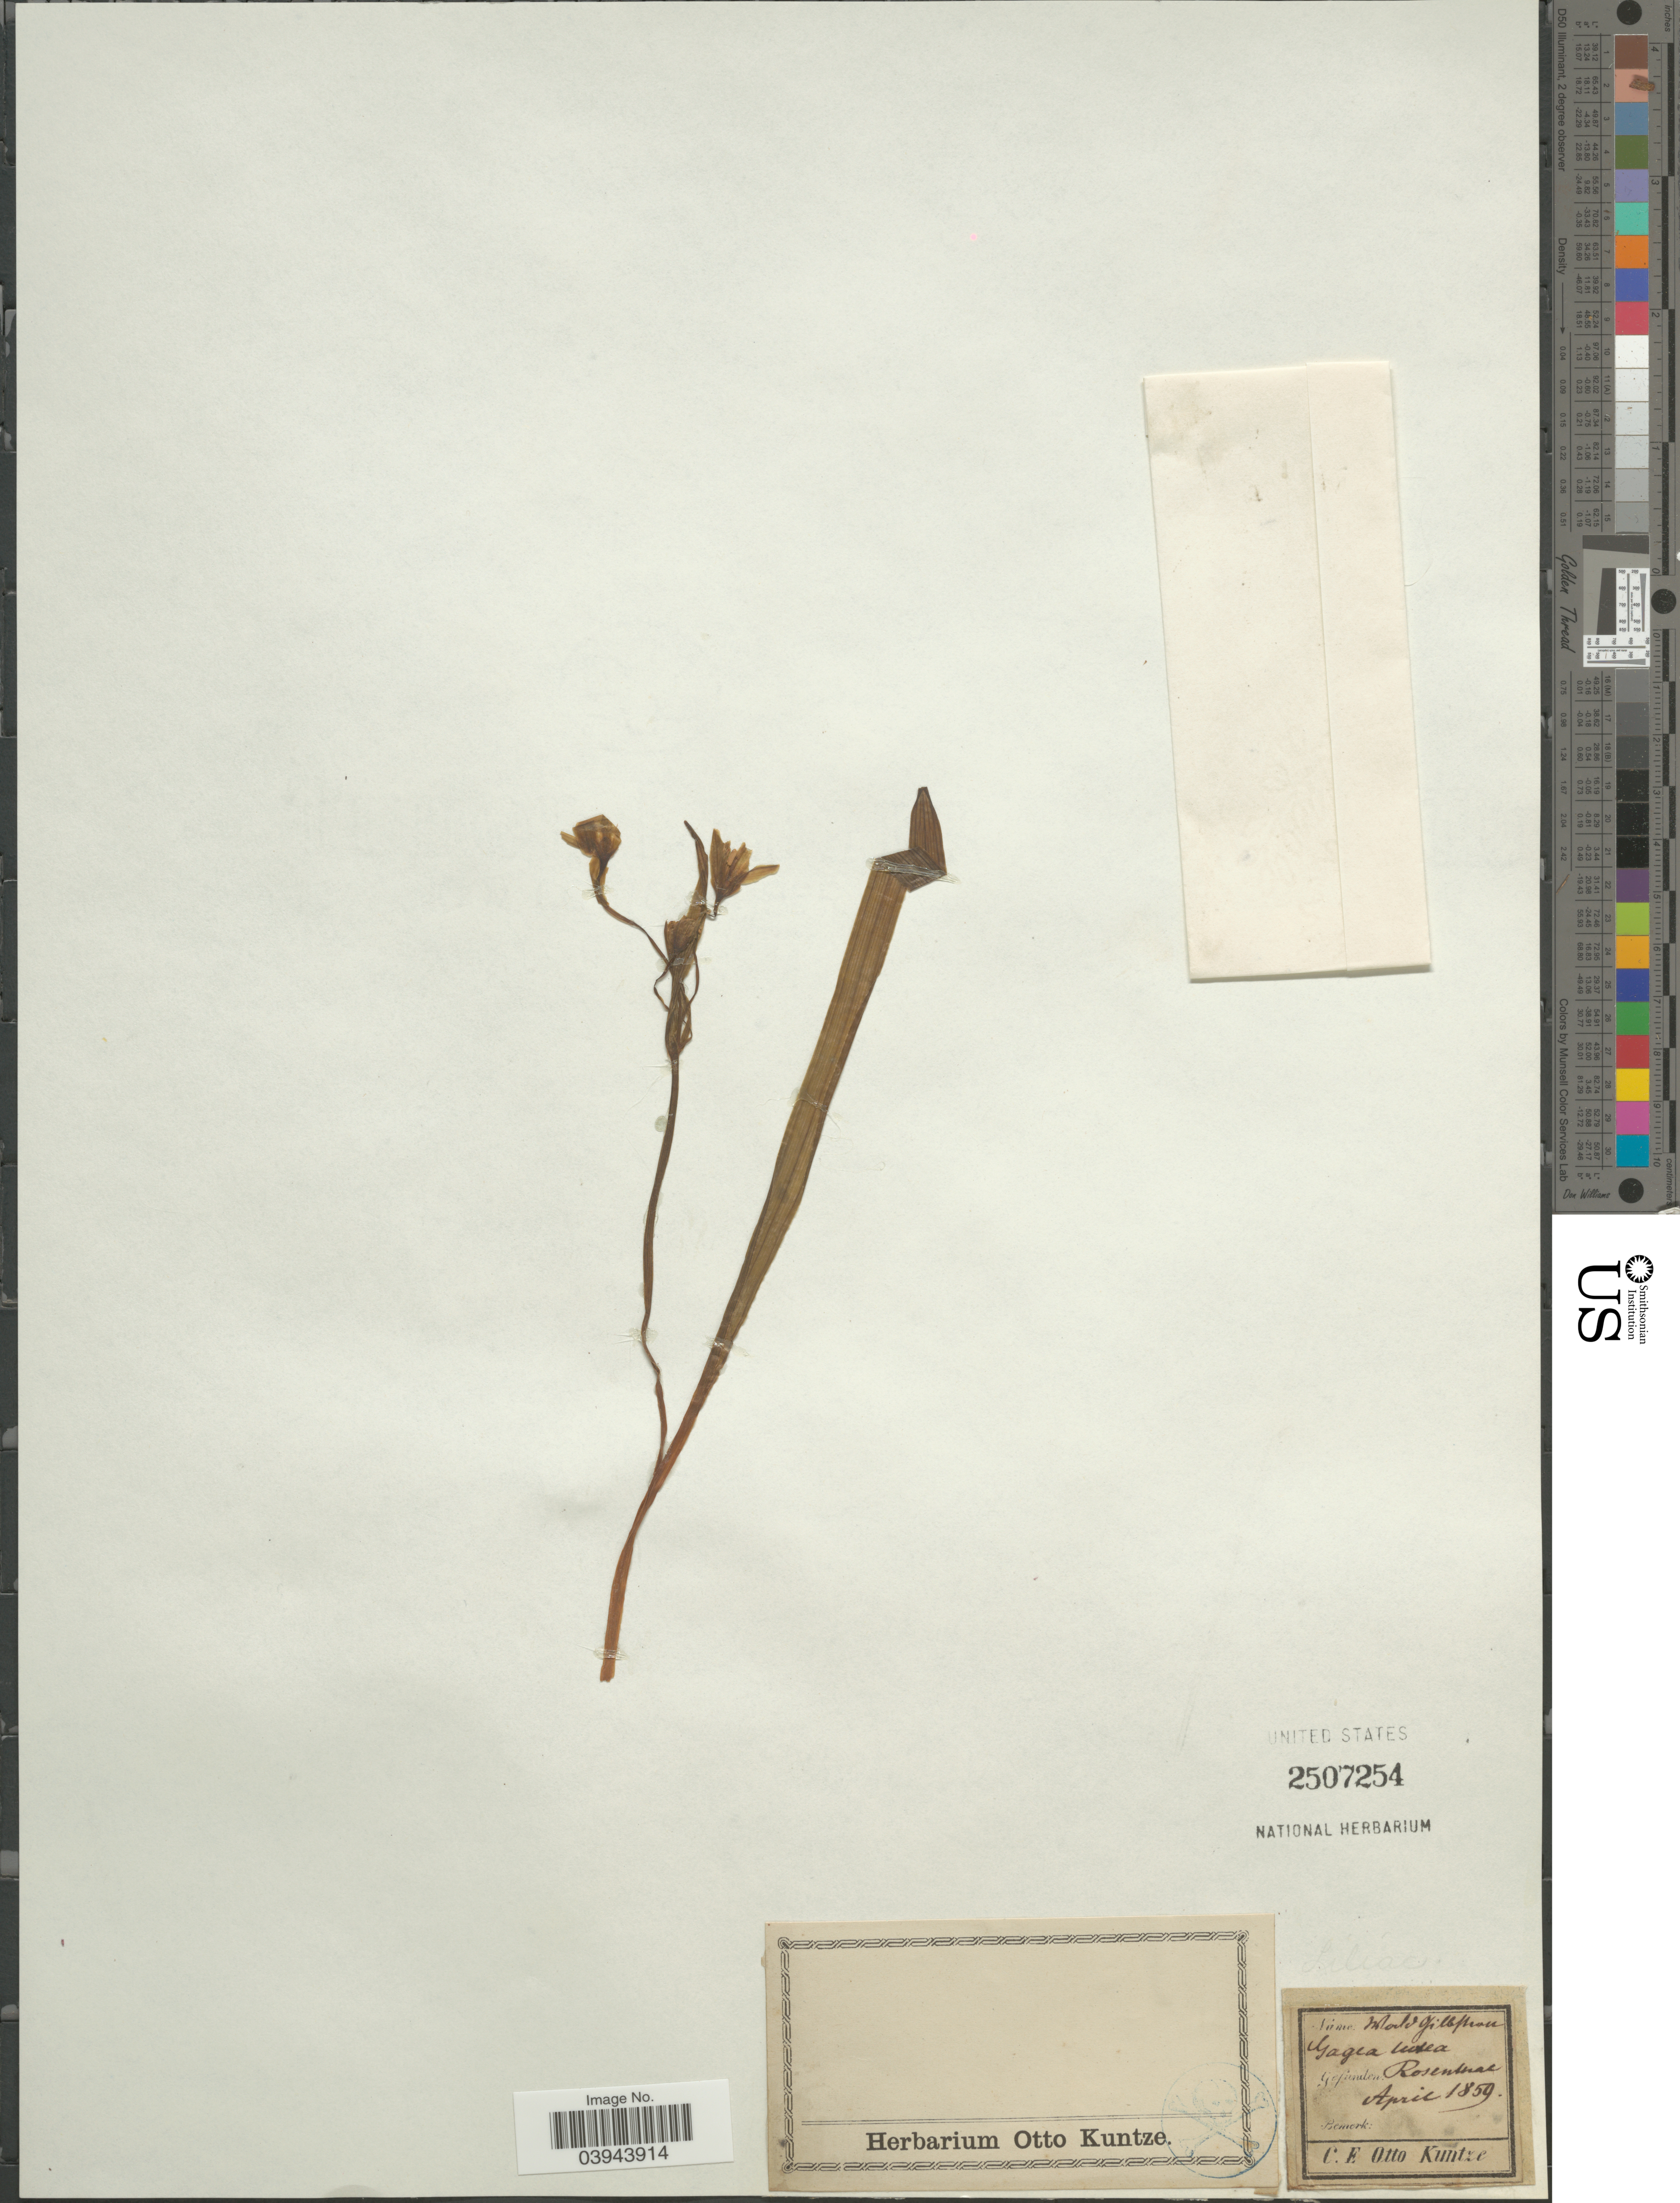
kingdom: Plantae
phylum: Tracheophyta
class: Liliopsida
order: Liliales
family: Liliaceae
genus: Gagea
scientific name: Gagea lutea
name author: (L.) Ker Gawl.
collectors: C.E.O. Kuntze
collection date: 1859-04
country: Germany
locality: Rosenthal.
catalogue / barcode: US 2507254